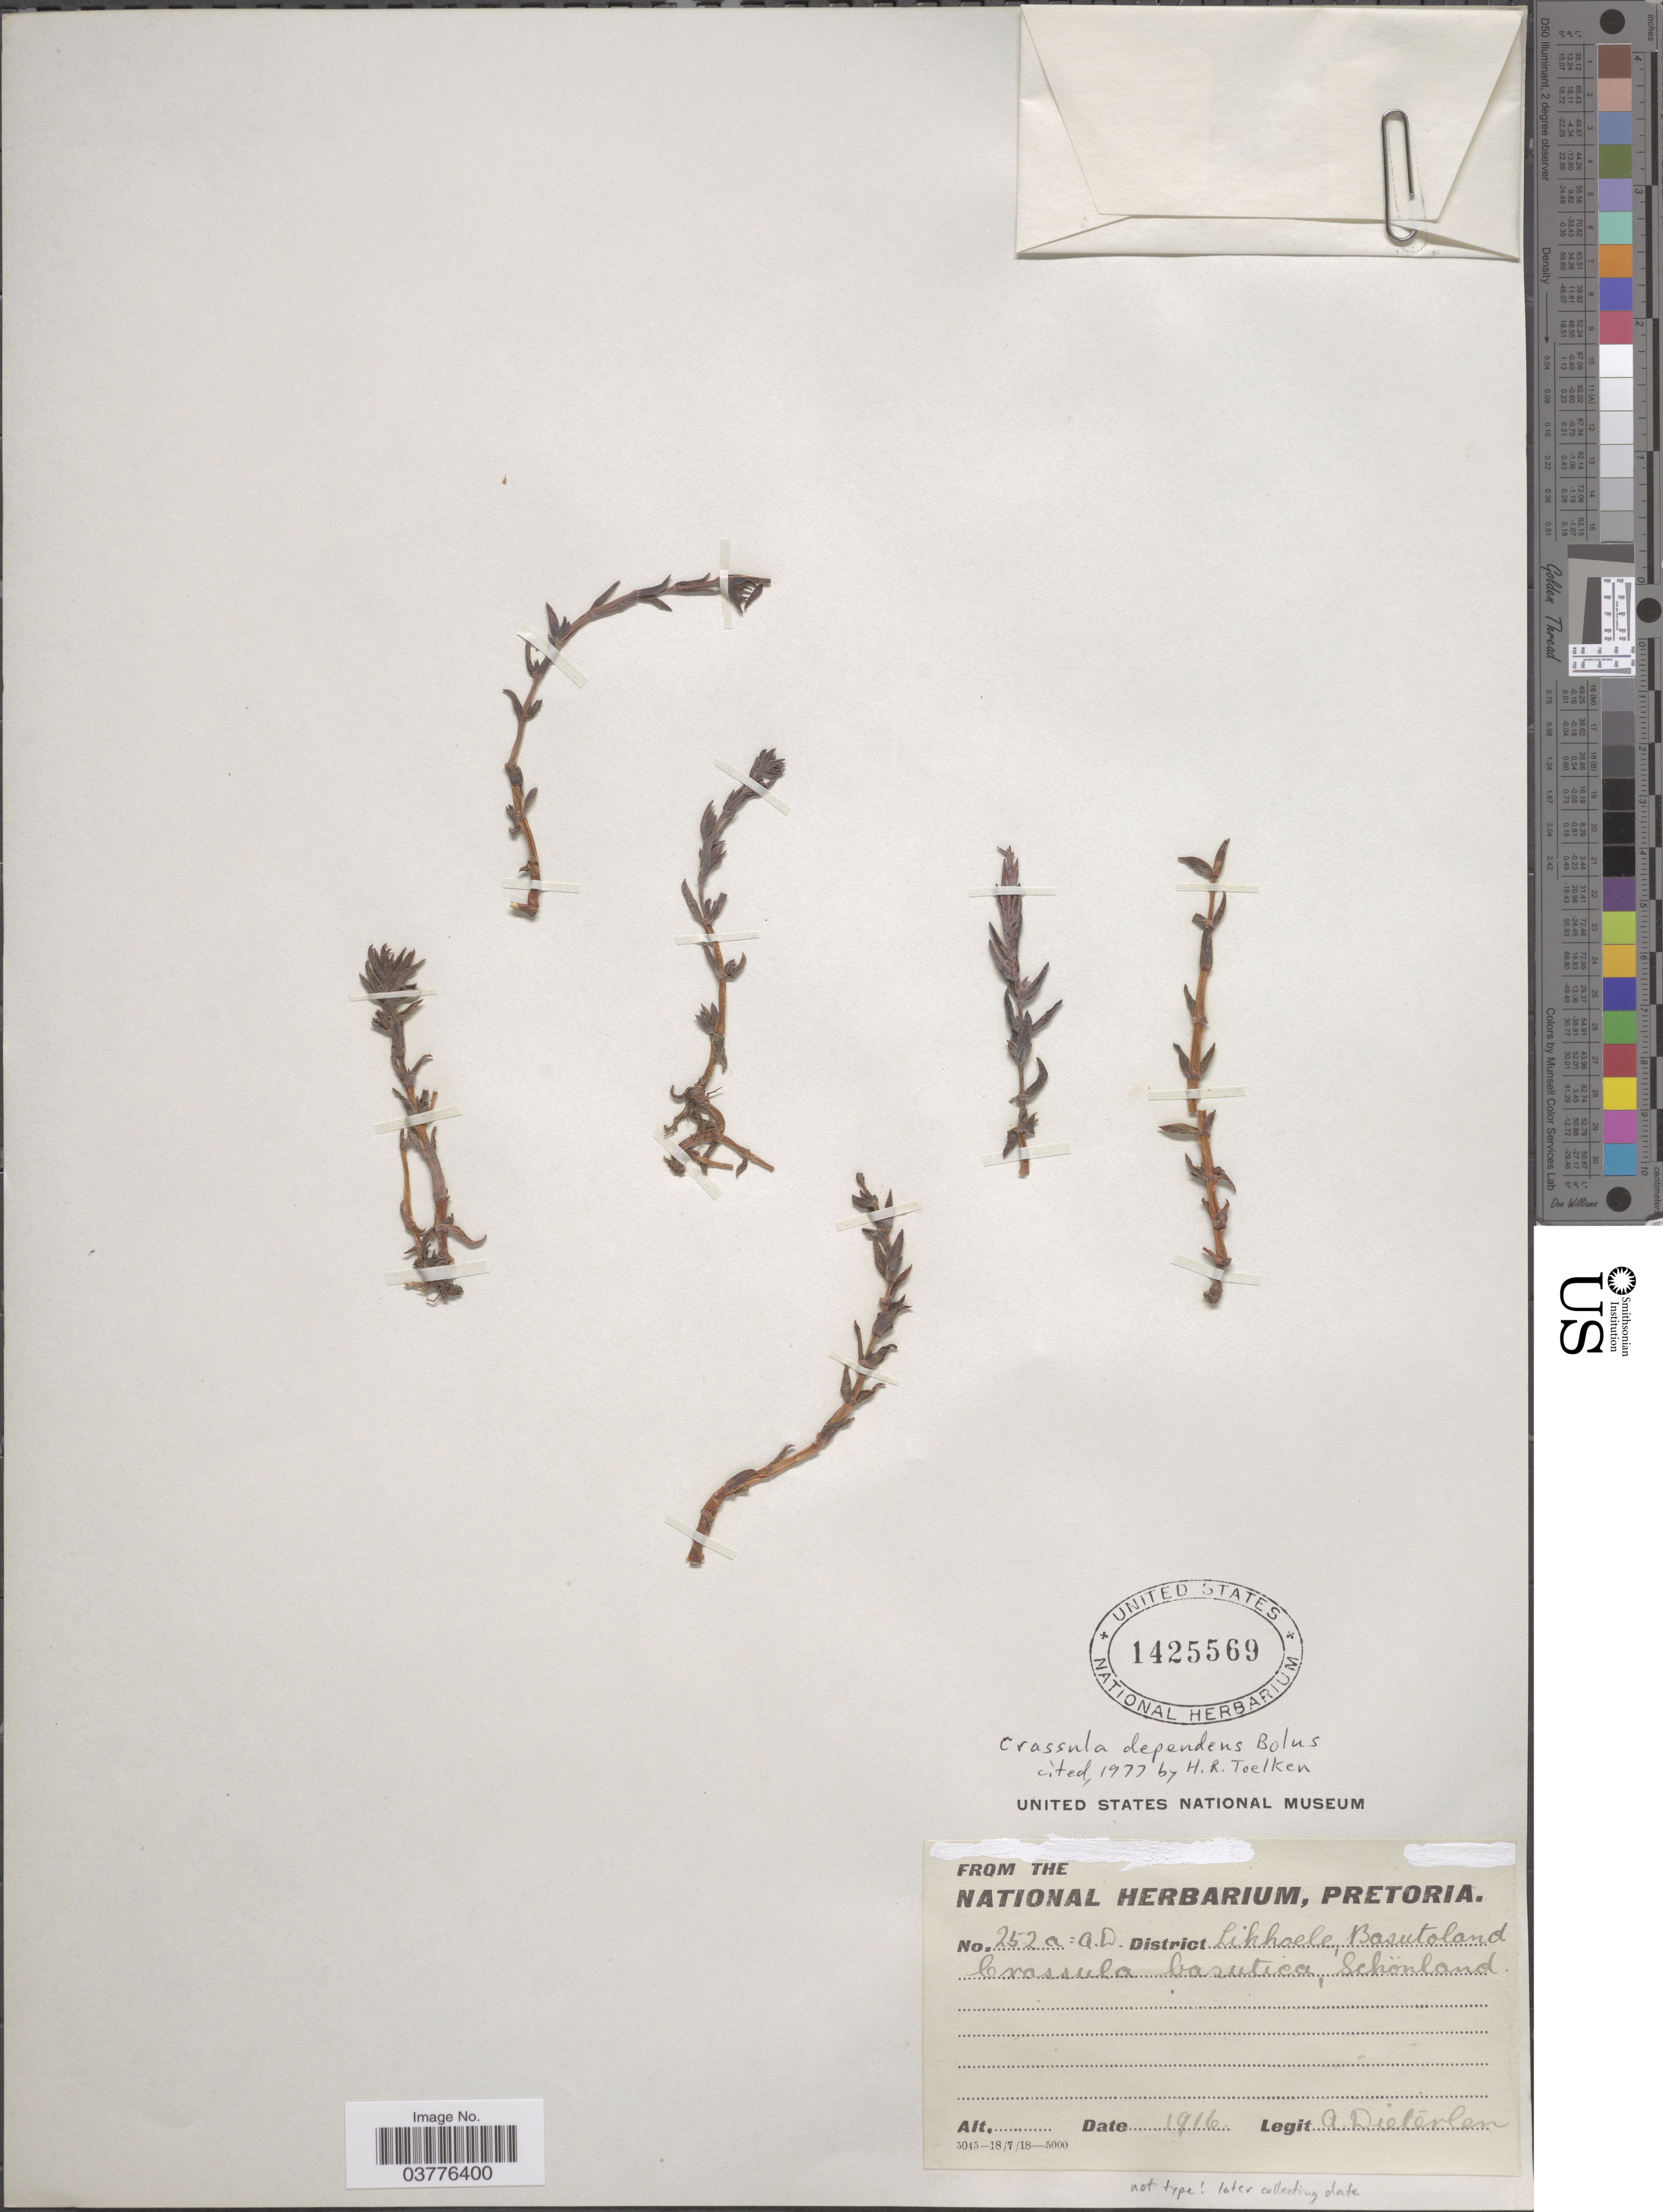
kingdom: Plantae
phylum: Tracheophyta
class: Magnoliopsida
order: Saxifragales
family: Crassulaceae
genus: Crassula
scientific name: Crassula dependens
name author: Bolus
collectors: A. Dieterlen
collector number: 252a=A.D.?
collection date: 1916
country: Lesotho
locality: District Likhoele, Basutoland.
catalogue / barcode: US 1425569